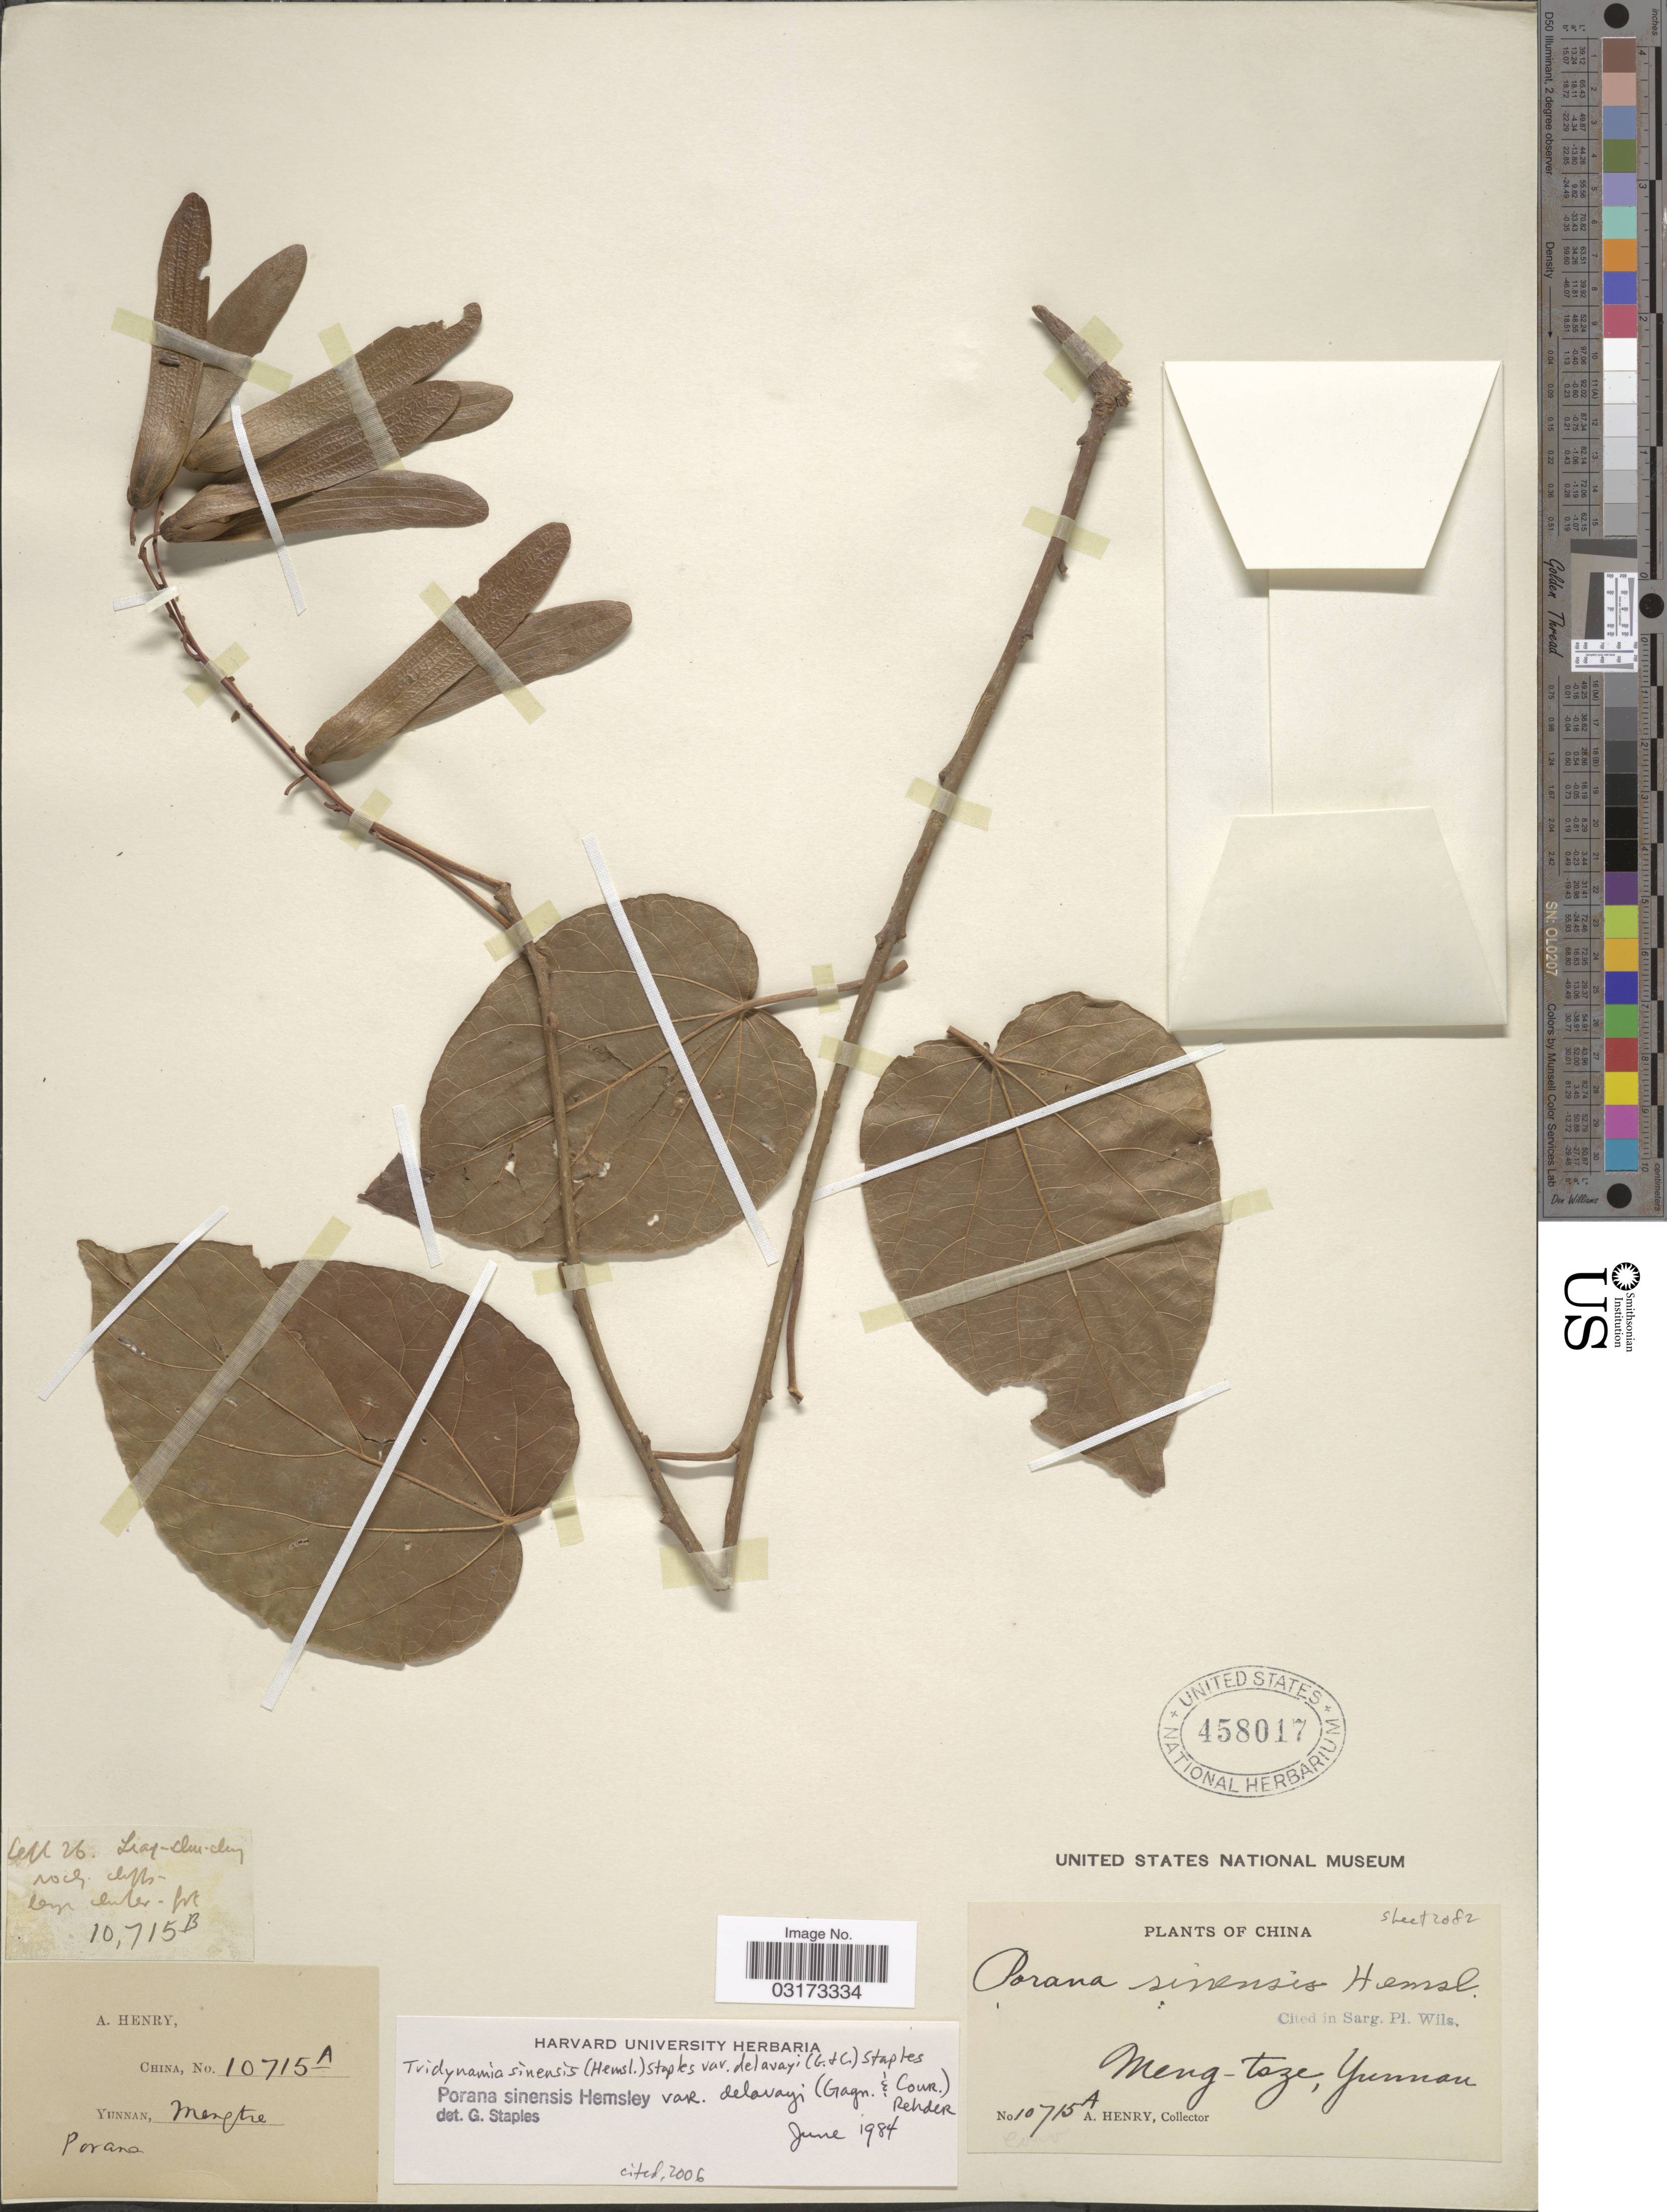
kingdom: Plantae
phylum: Tracheophyta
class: Magnoliopsida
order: Solanales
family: Convolvulaceae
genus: Tridynamia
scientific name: Tridynamia sinensis var. delavayi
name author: (Gagnep. & Courchet) Staples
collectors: A. Henry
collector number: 10715 B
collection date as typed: Transcribed d/m/y: /9/26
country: China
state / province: Yunnan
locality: Meng-tsze. Liang Shu Ching.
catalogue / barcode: US 458017